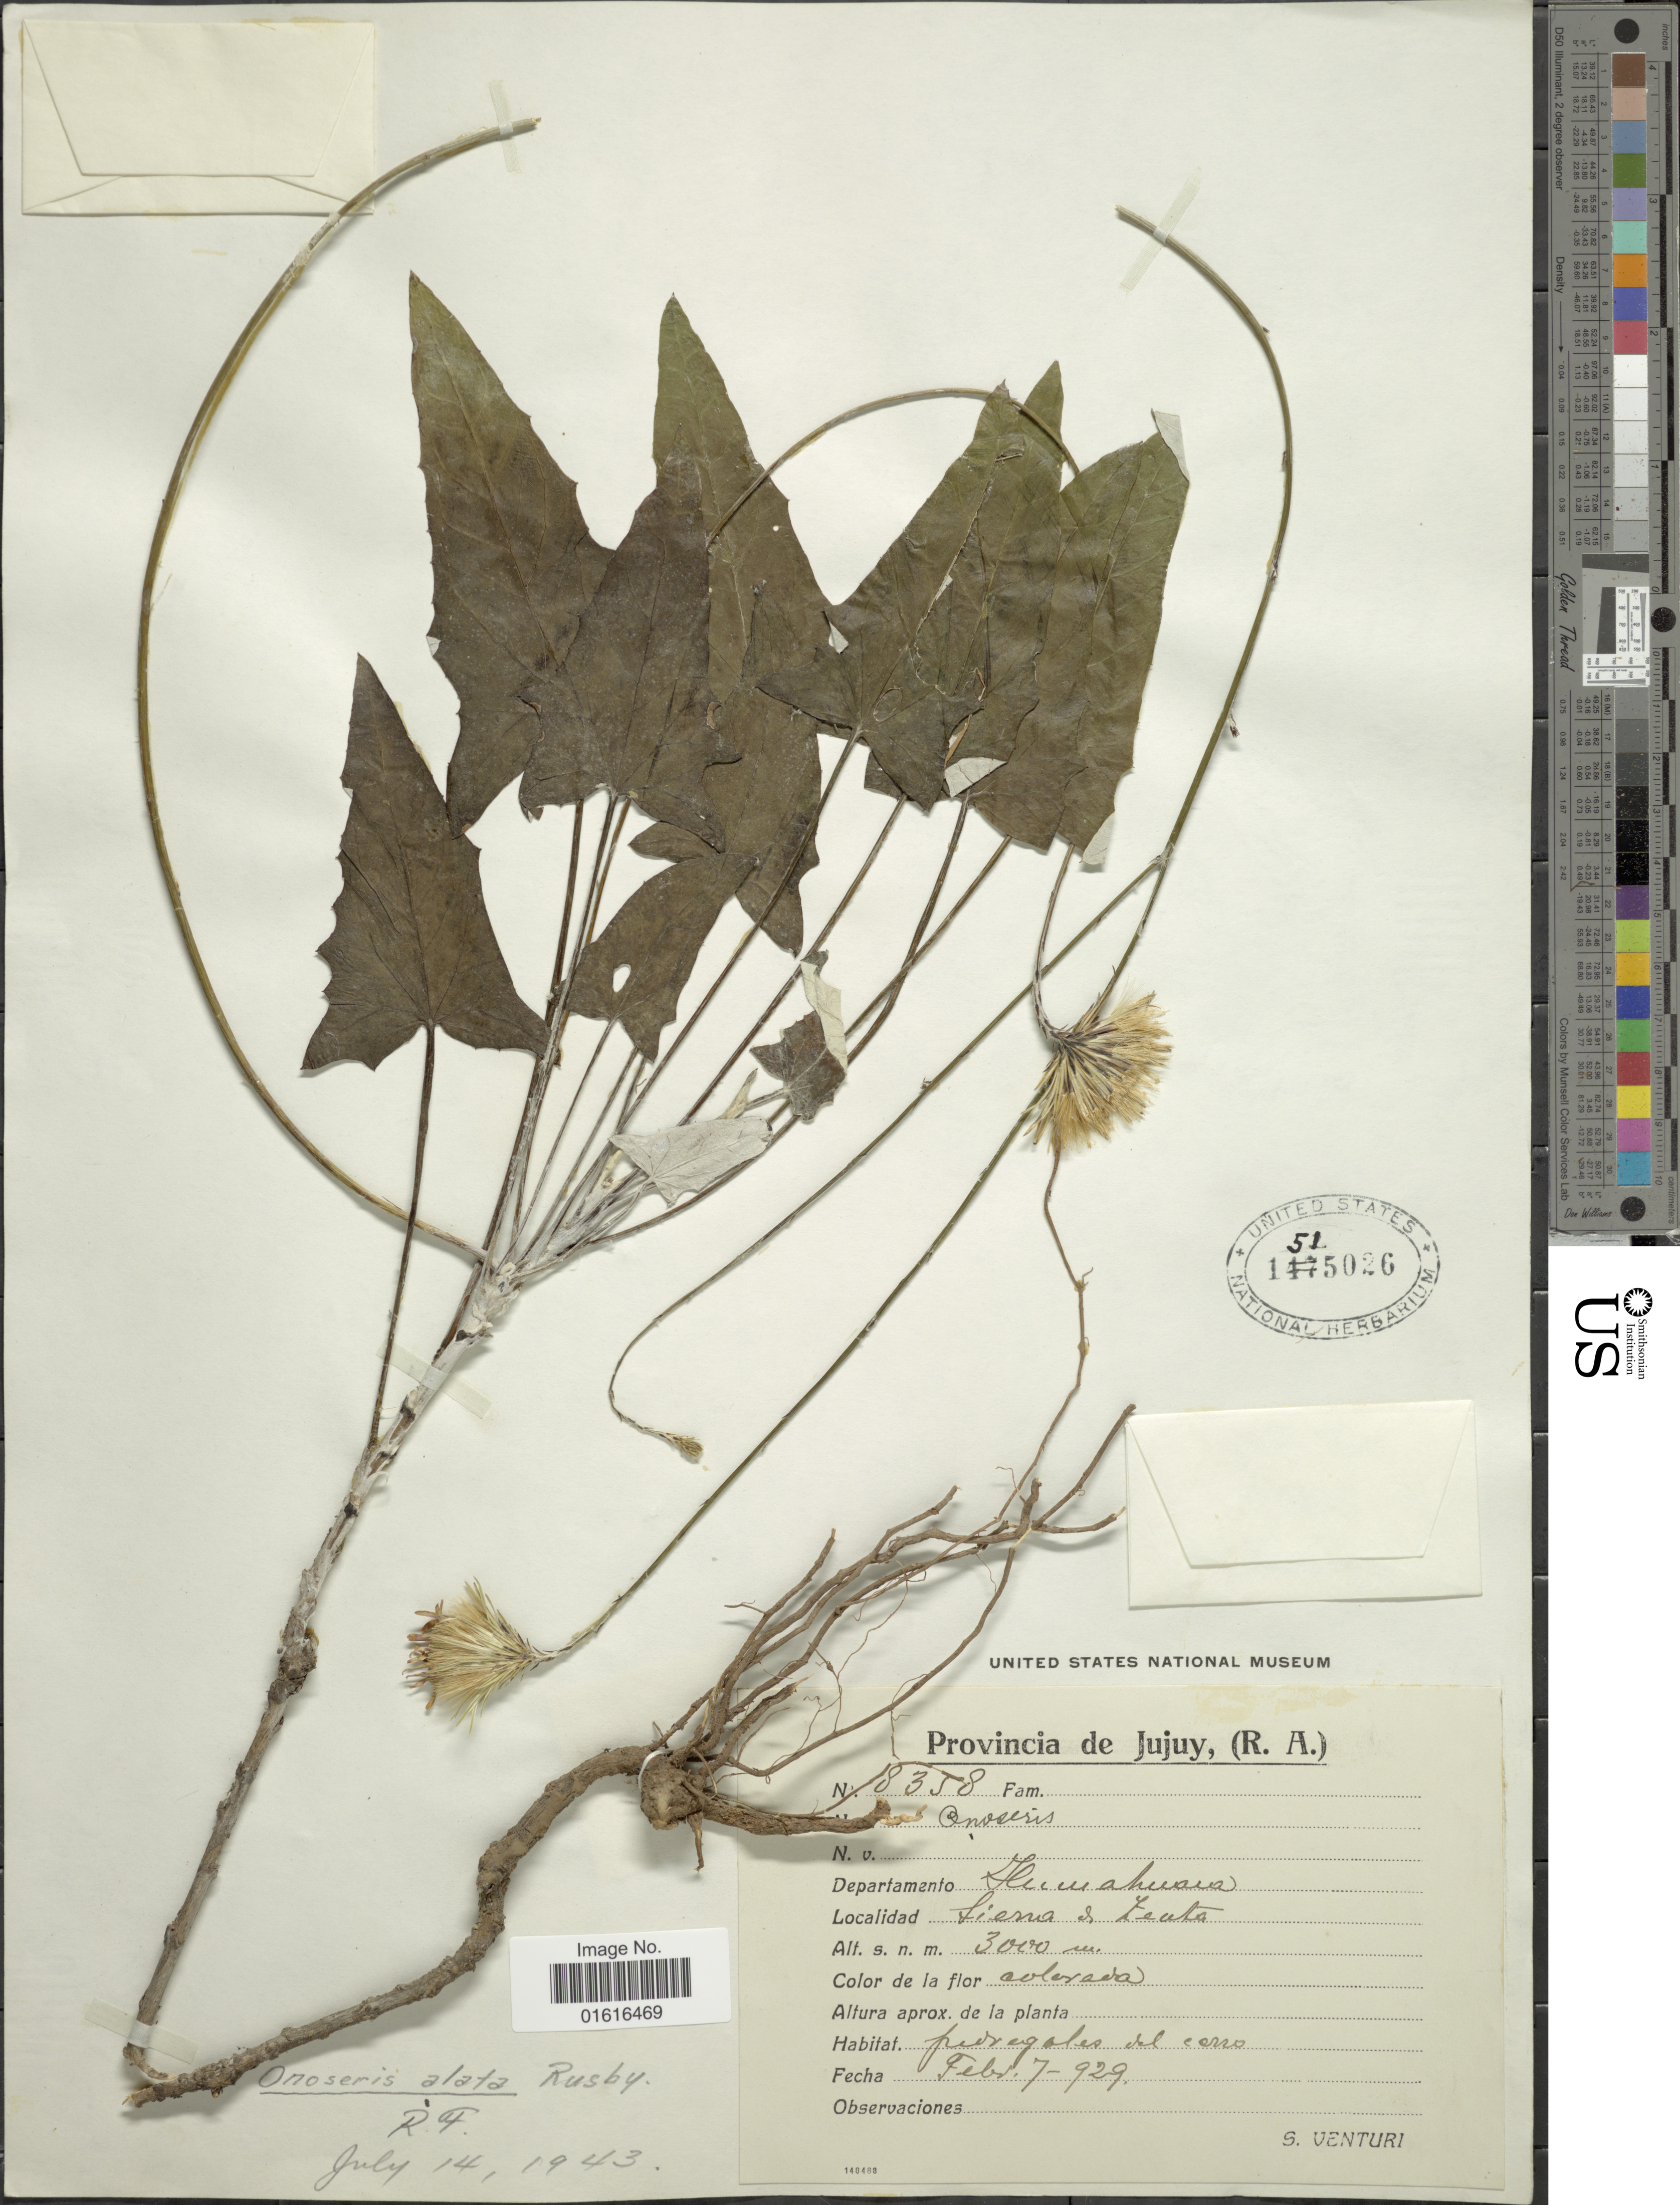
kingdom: Plantae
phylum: Tracheophyta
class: Magnoliopsida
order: Asterales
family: Asteraceae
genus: Onoseris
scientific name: Onoseris alata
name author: Rusby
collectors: S. Venturi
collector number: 8358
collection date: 1929-02-07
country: Argentina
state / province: Jujuy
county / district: Humahuaca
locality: Sierra a Zenta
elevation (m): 3000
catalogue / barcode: US 1515026